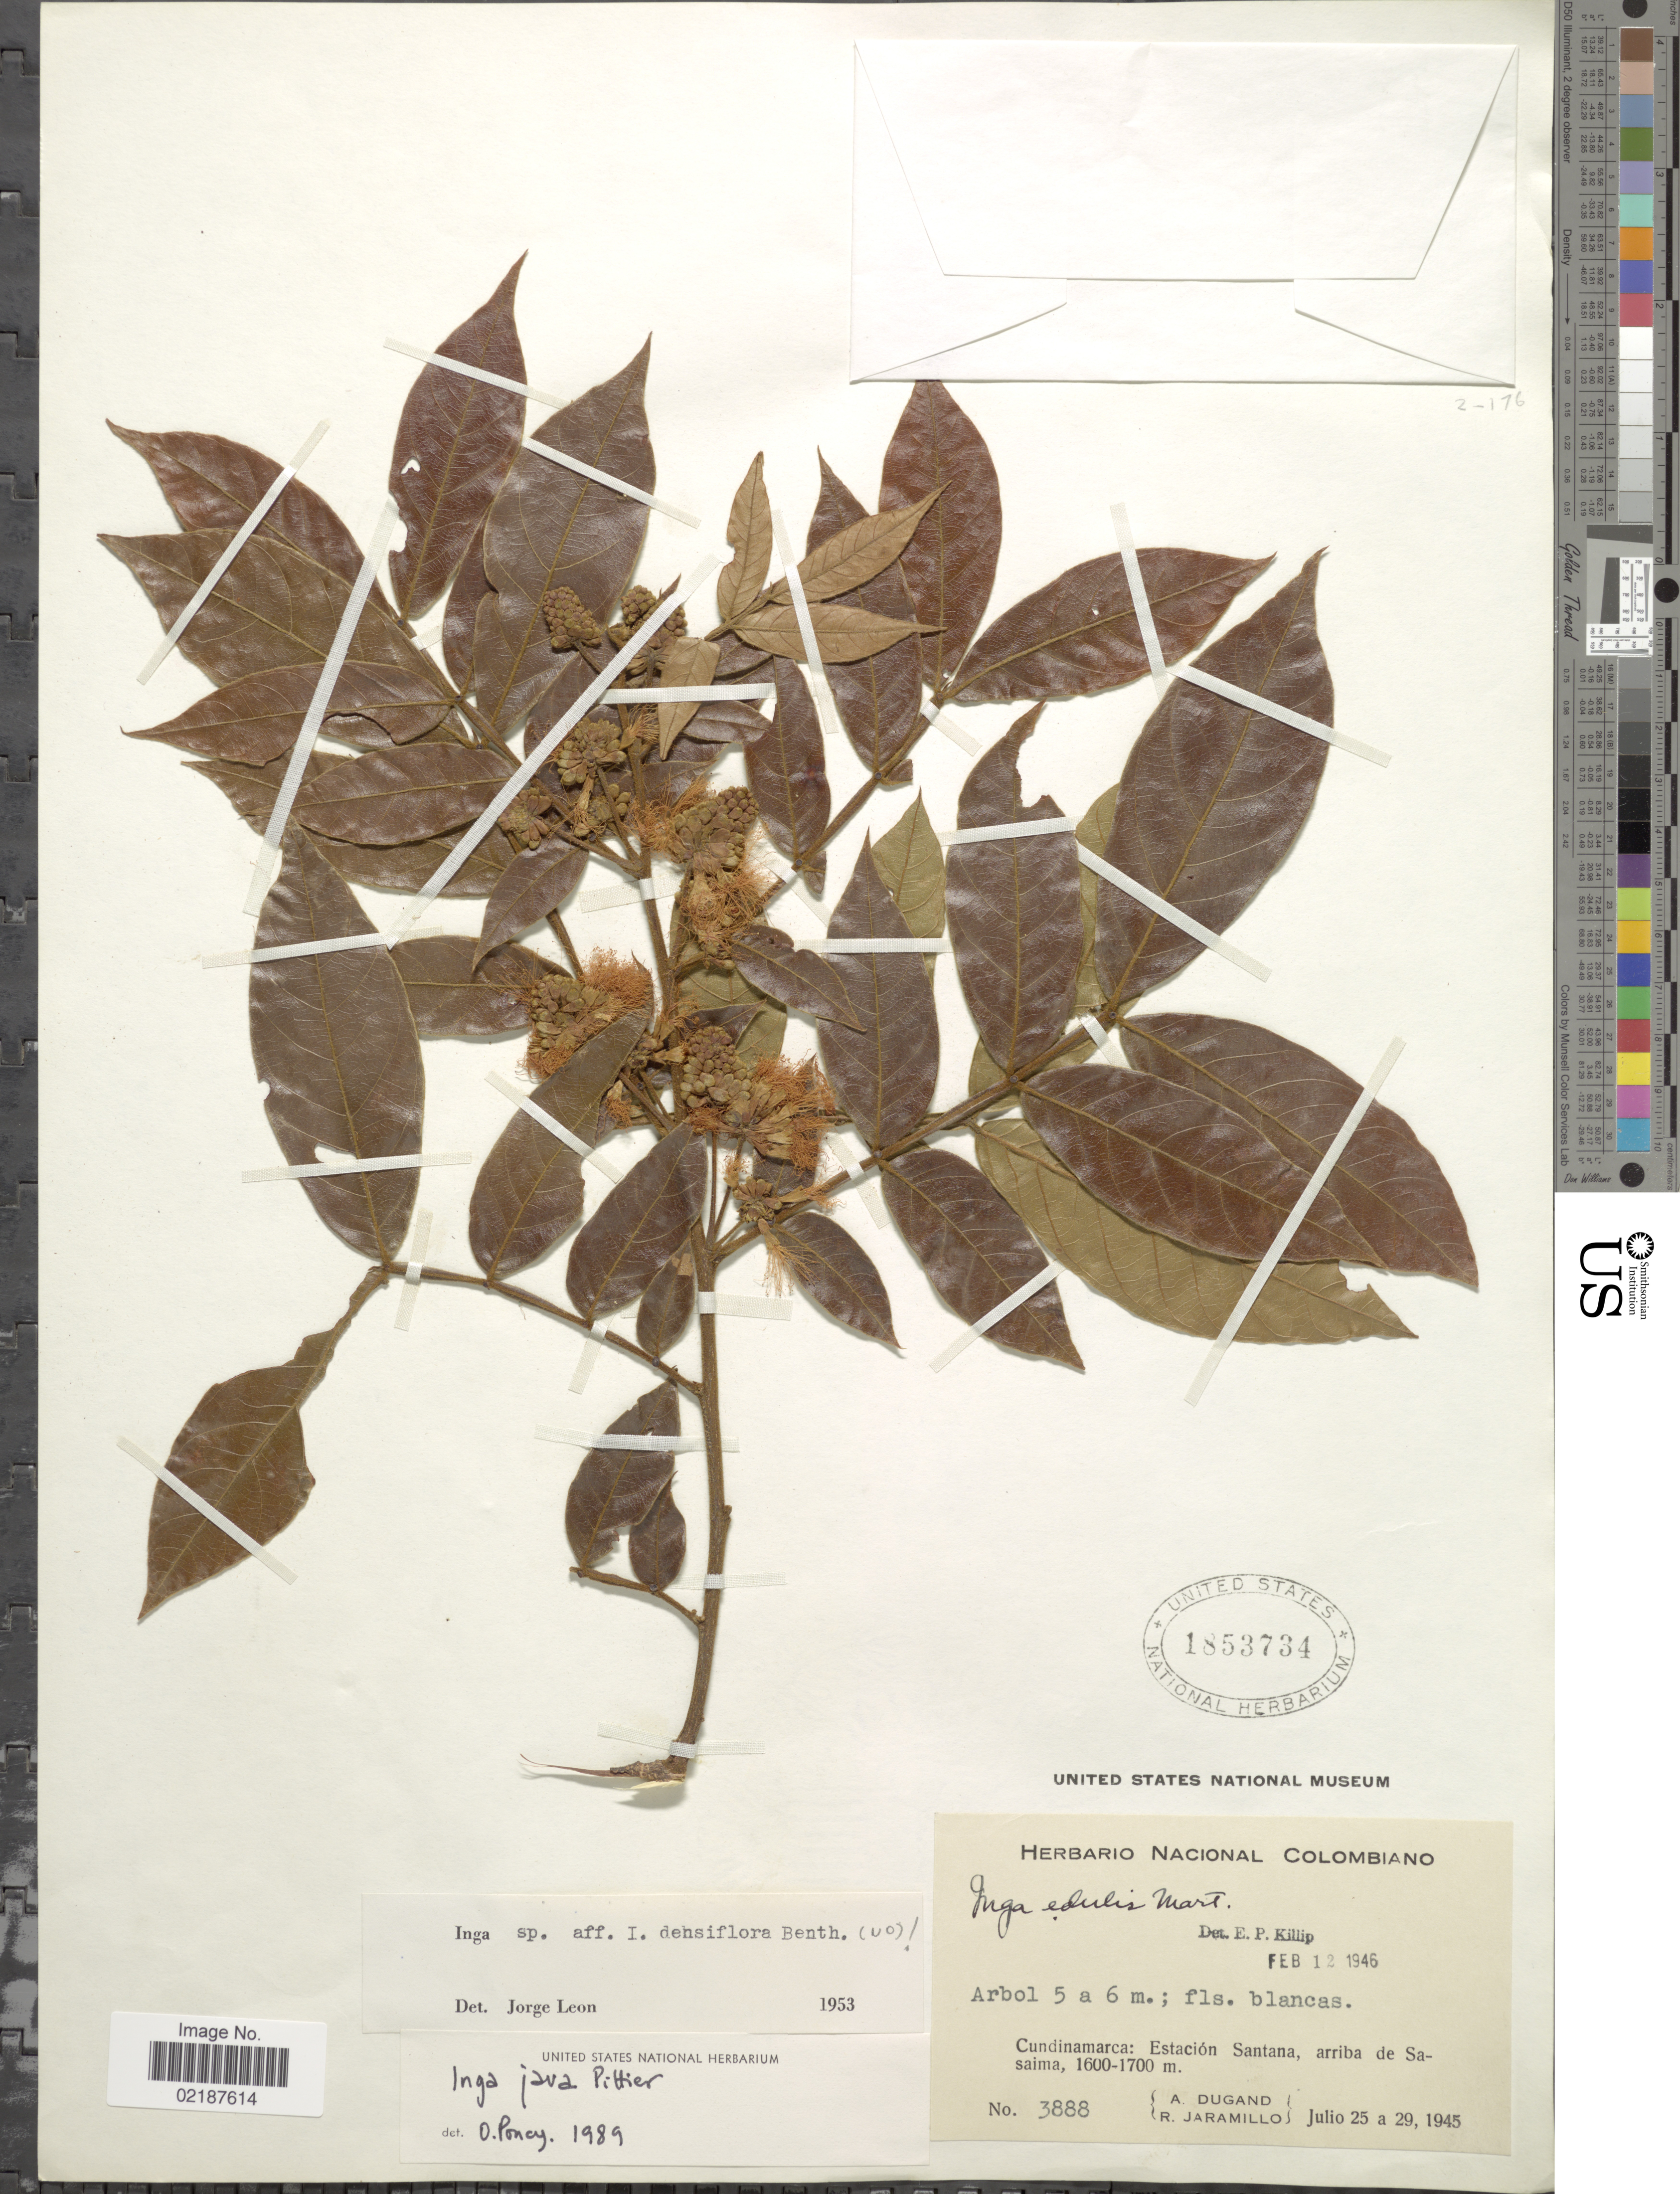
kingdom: Plantae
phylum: Tracheophyta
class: Magnoliopsida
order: Fabales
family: Fabaceae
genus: Inga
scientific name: Inga densiflora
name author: Benth.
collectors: A. Dugand & R. Jaramillo M.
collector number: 3888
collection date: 1945-07-25/1945-07-29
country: Colombia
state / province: Cundinamarca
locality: Estacion Santana, arriba de Sasaima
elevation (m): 1600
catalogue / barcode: US 1853734